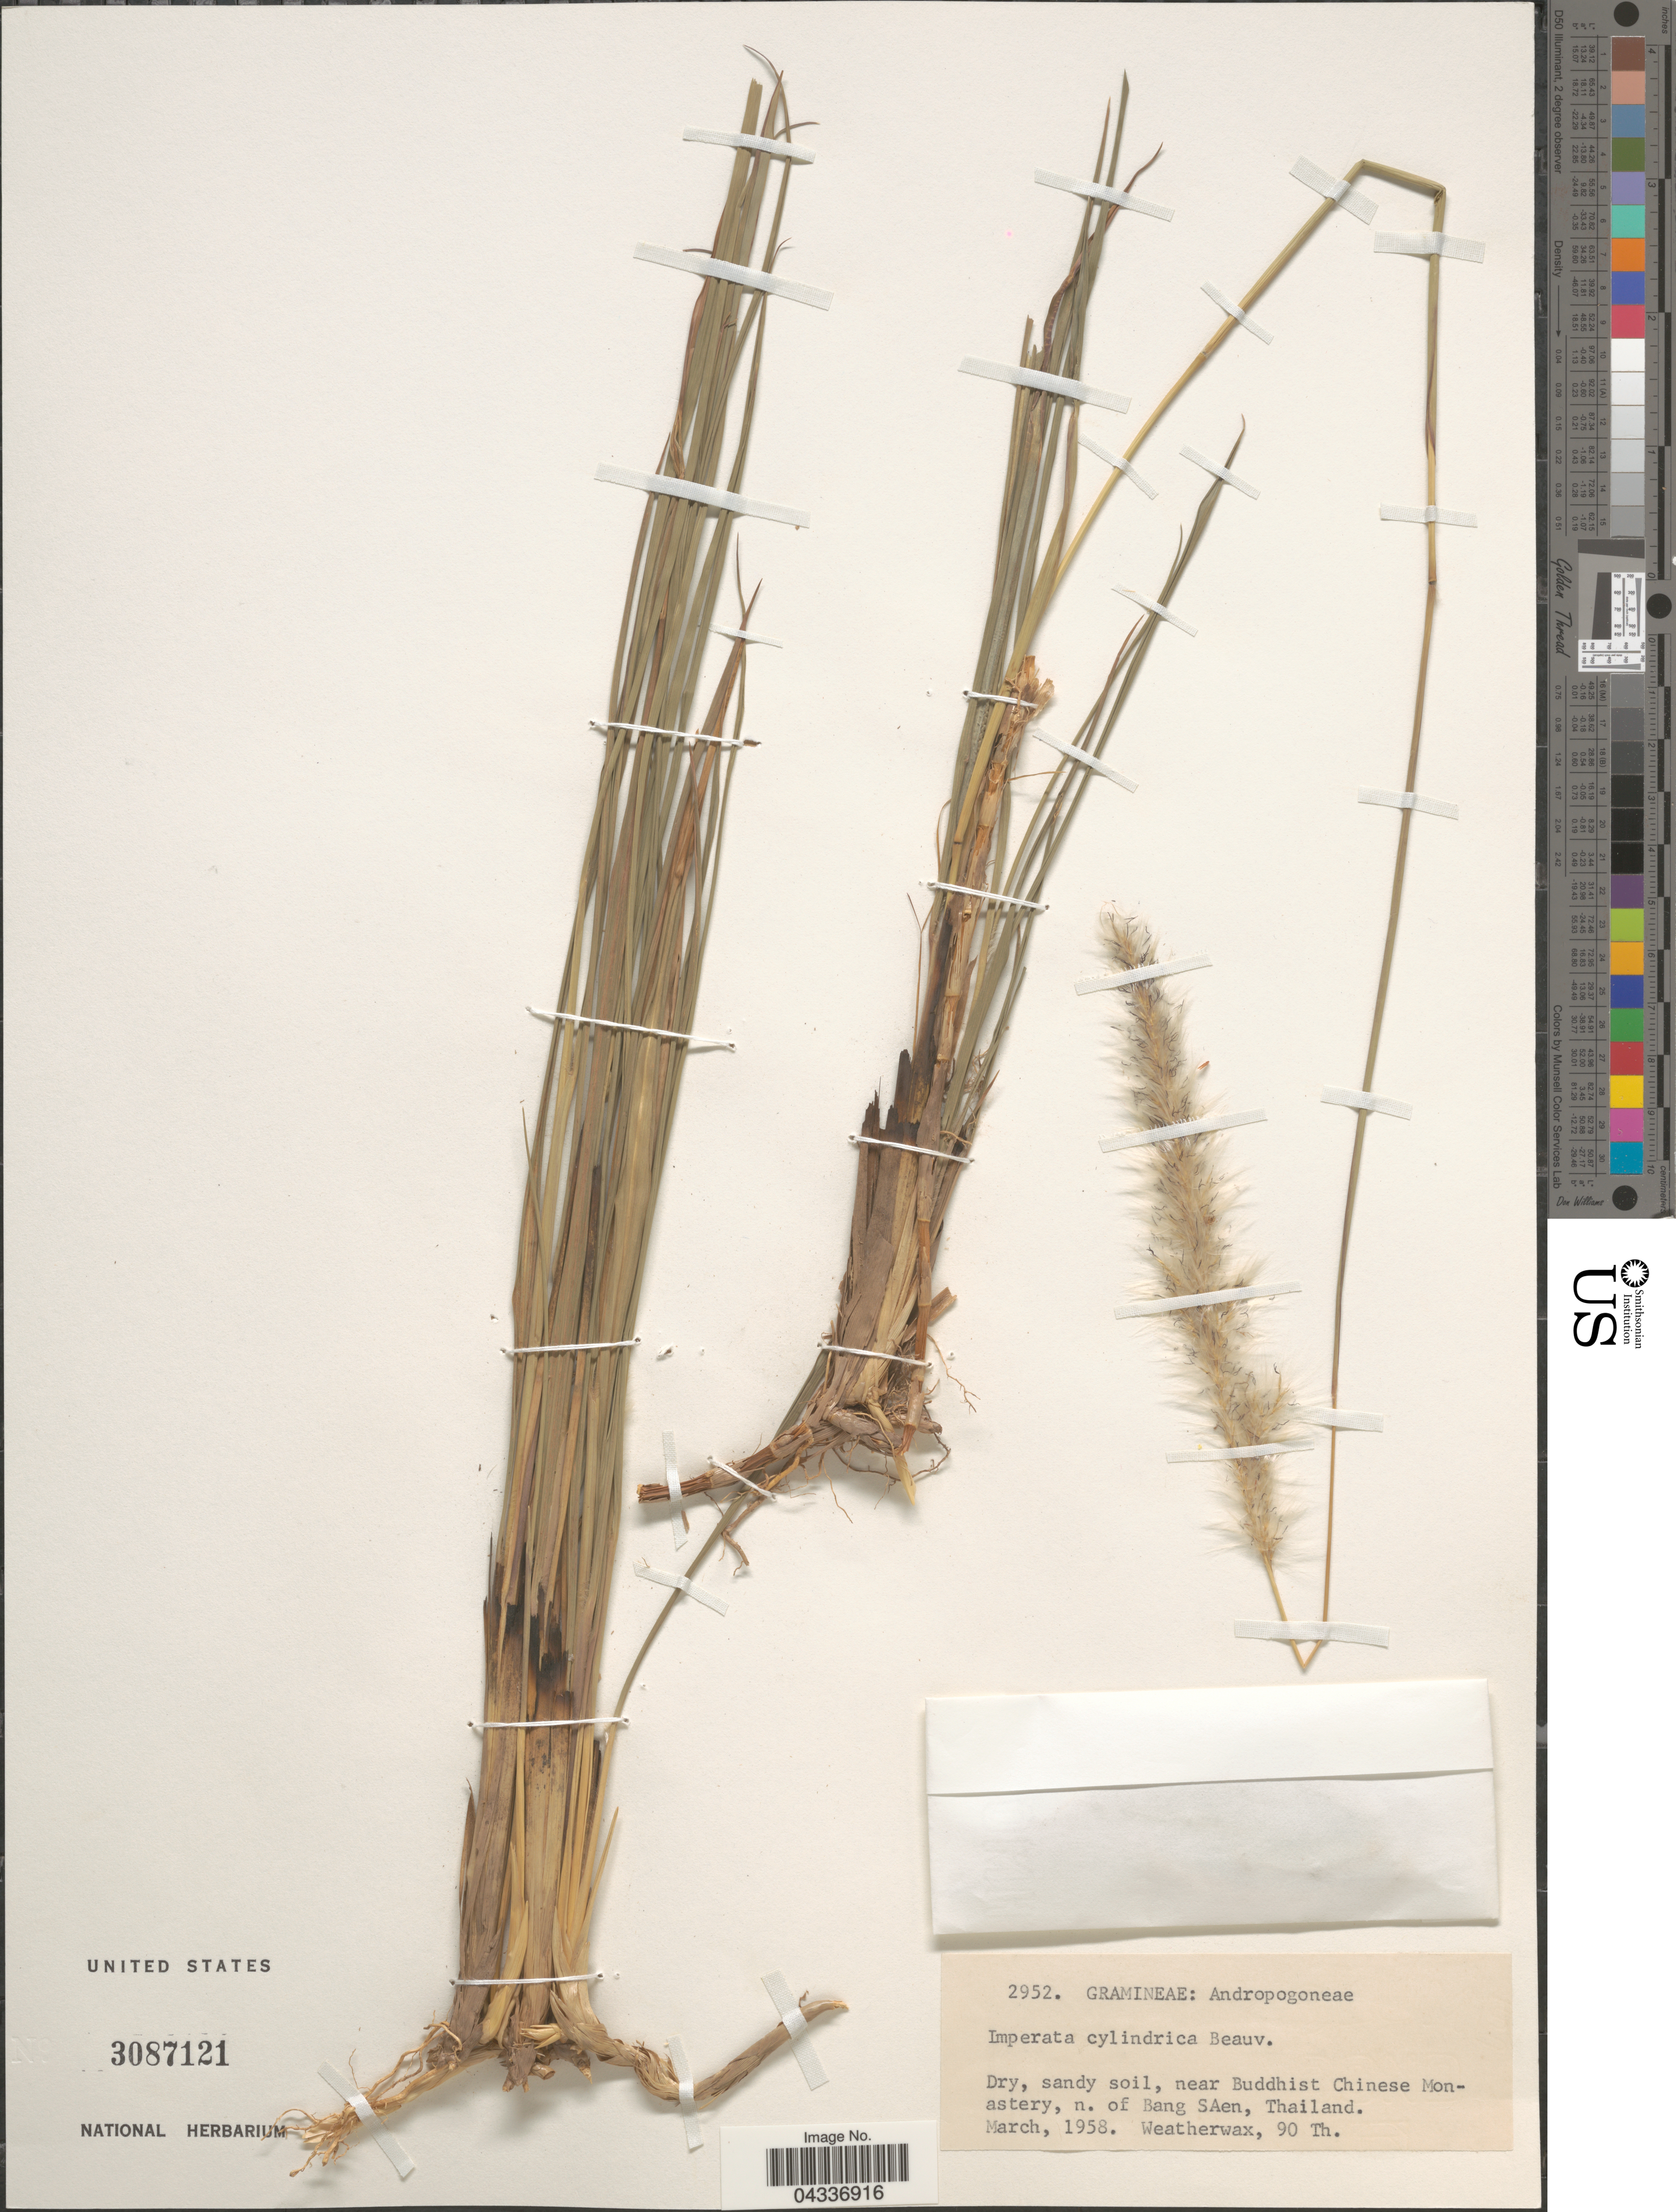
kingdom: Plantae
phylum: Tracheophyta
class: Liliopsida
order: Poales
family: Poaceae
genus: Imperata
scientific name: Imperata cylindrica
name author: (L.) P. Beauv.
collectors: -. Weatherwax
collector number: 90 Th.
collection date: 1958-03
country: Thailand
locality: Dry, sandy soil, near Buddhist Chinese Monastery, n. of Bang SAen.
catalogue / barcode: US 3087121